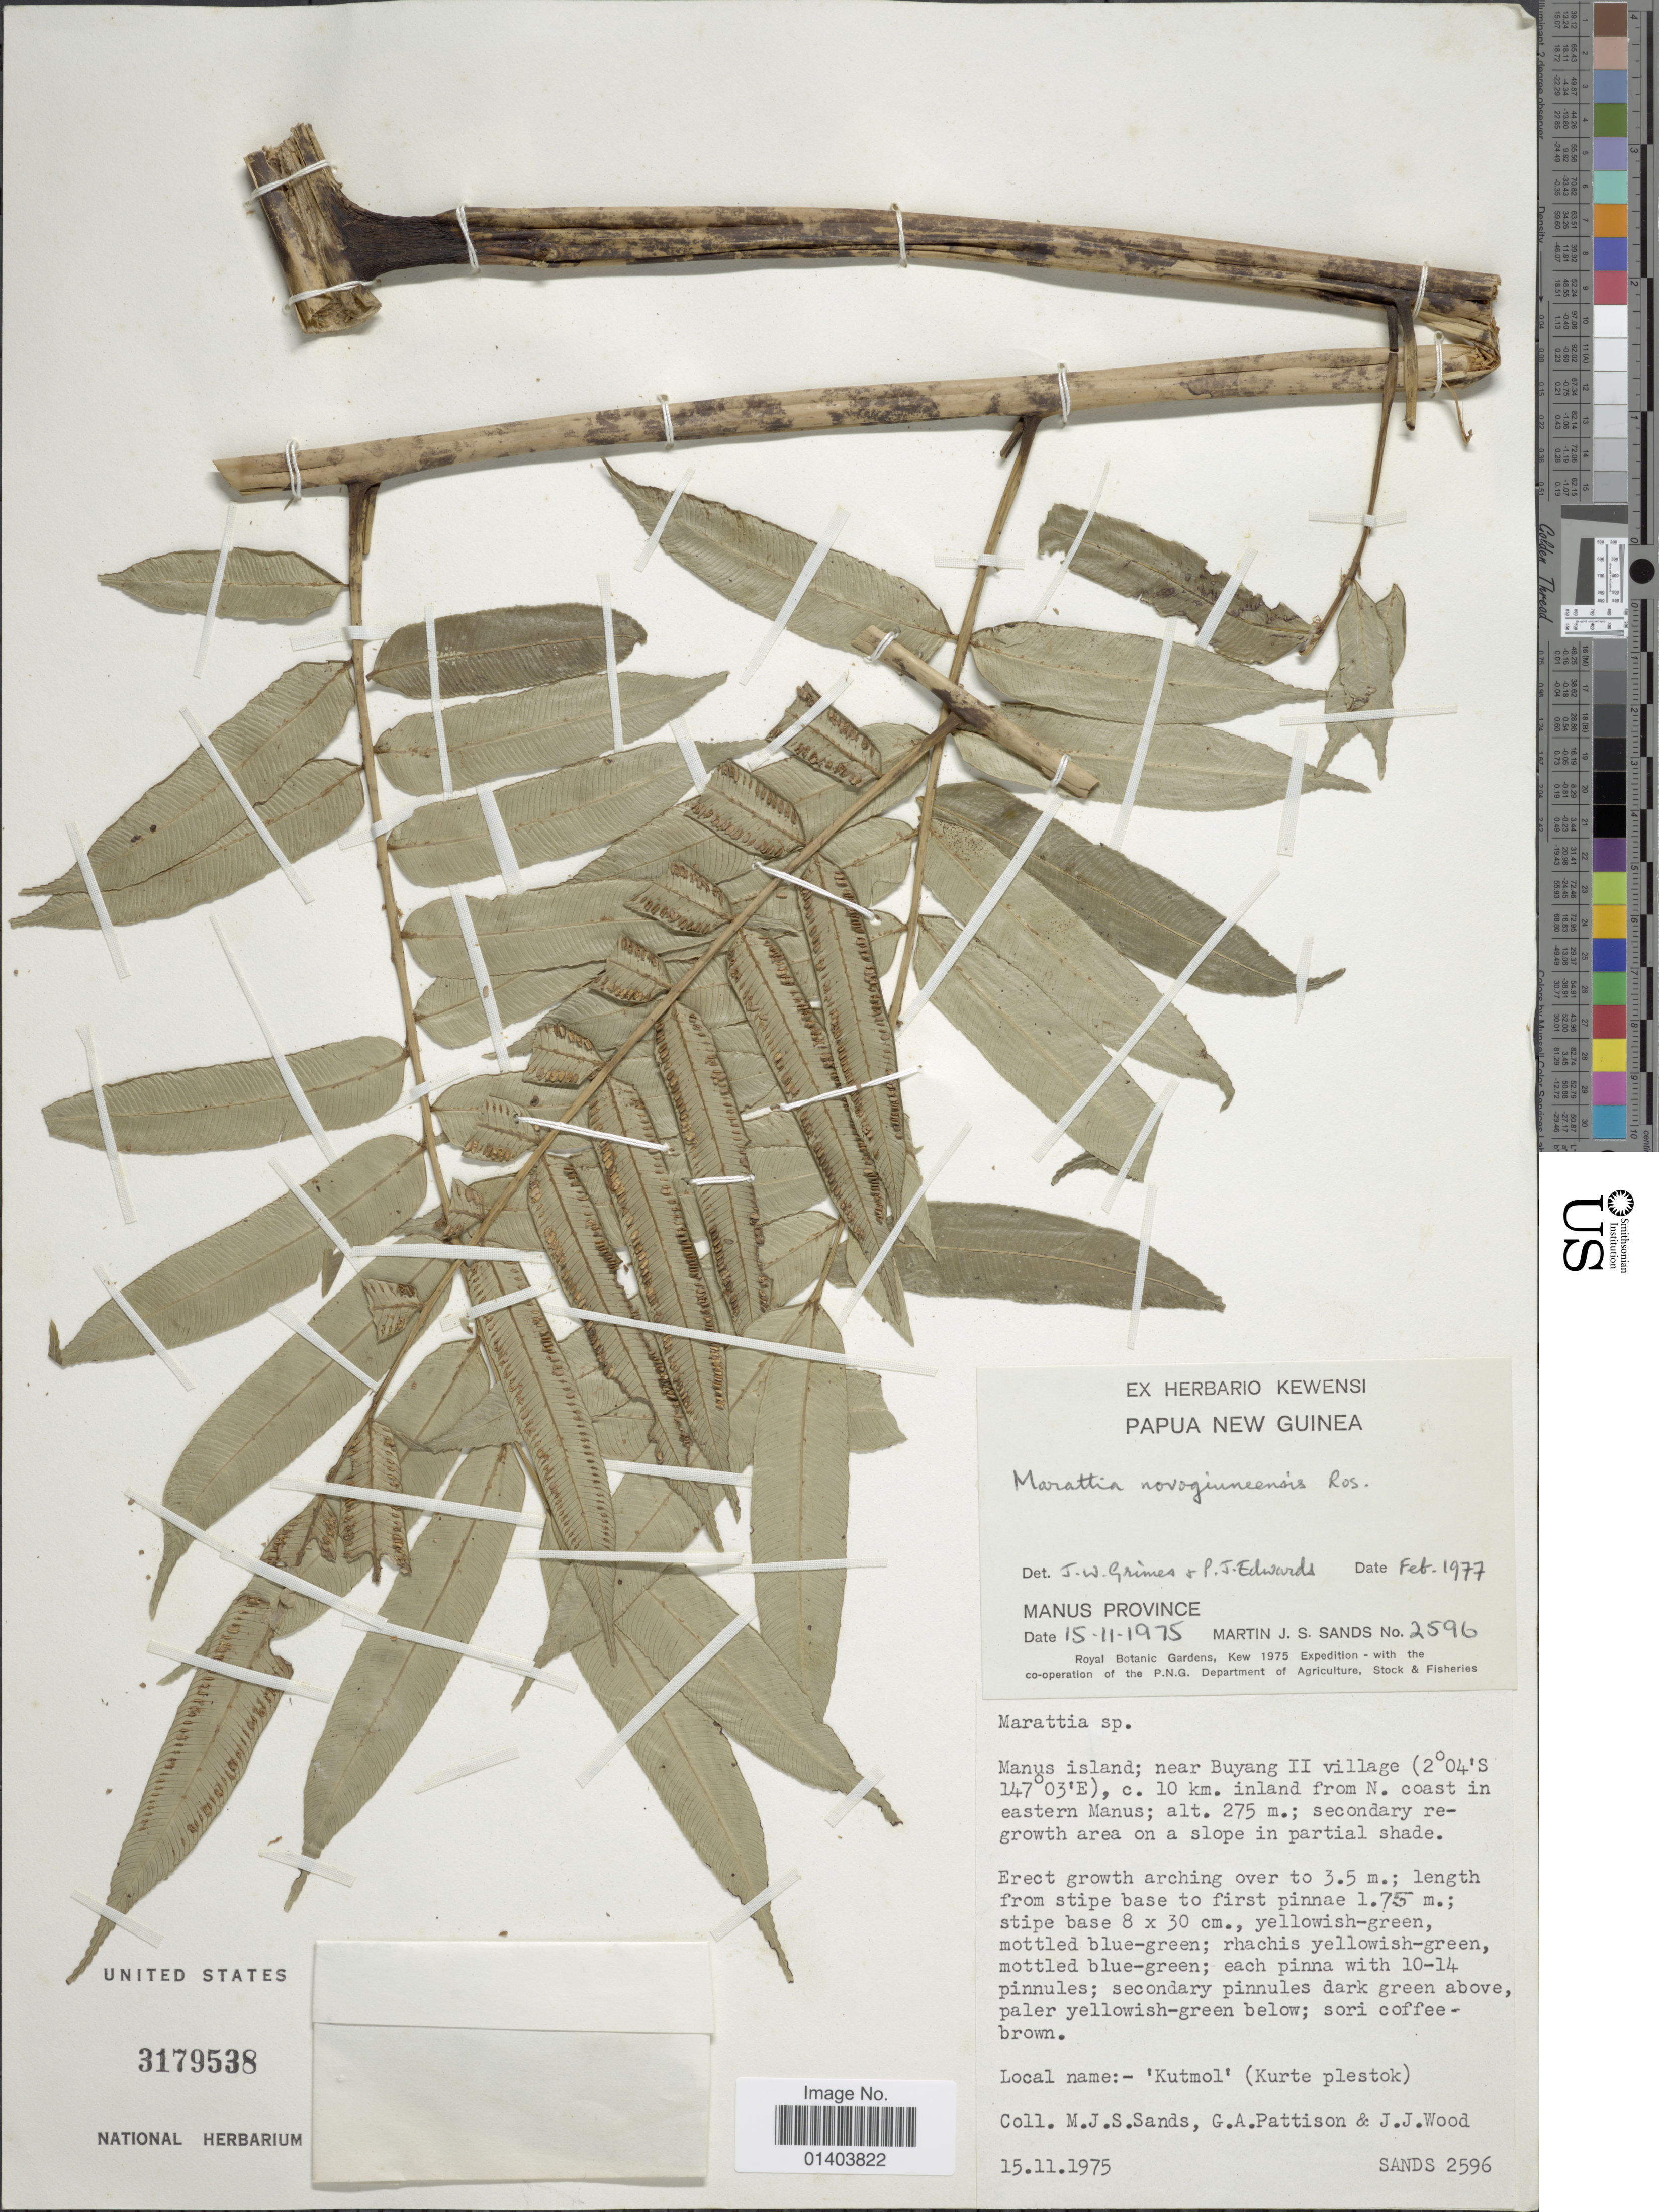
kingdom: Plantae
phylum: Tracheophyta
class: Polypodiopsida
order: Marattiales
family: Marattiaceae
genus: Ptisana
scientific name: Ptisana novoguineensis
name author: (Rosenst.) Murdock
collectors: M. Sands, G. Pattison & J. Wood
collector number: SANDS 2596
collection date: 1975-11-15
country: Papua New Guinea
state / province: Manus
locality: Manus Island; near Buyang II village, c. 10 km inland from n coast in eastern Manus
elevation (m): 2750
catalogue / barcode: US 3179538